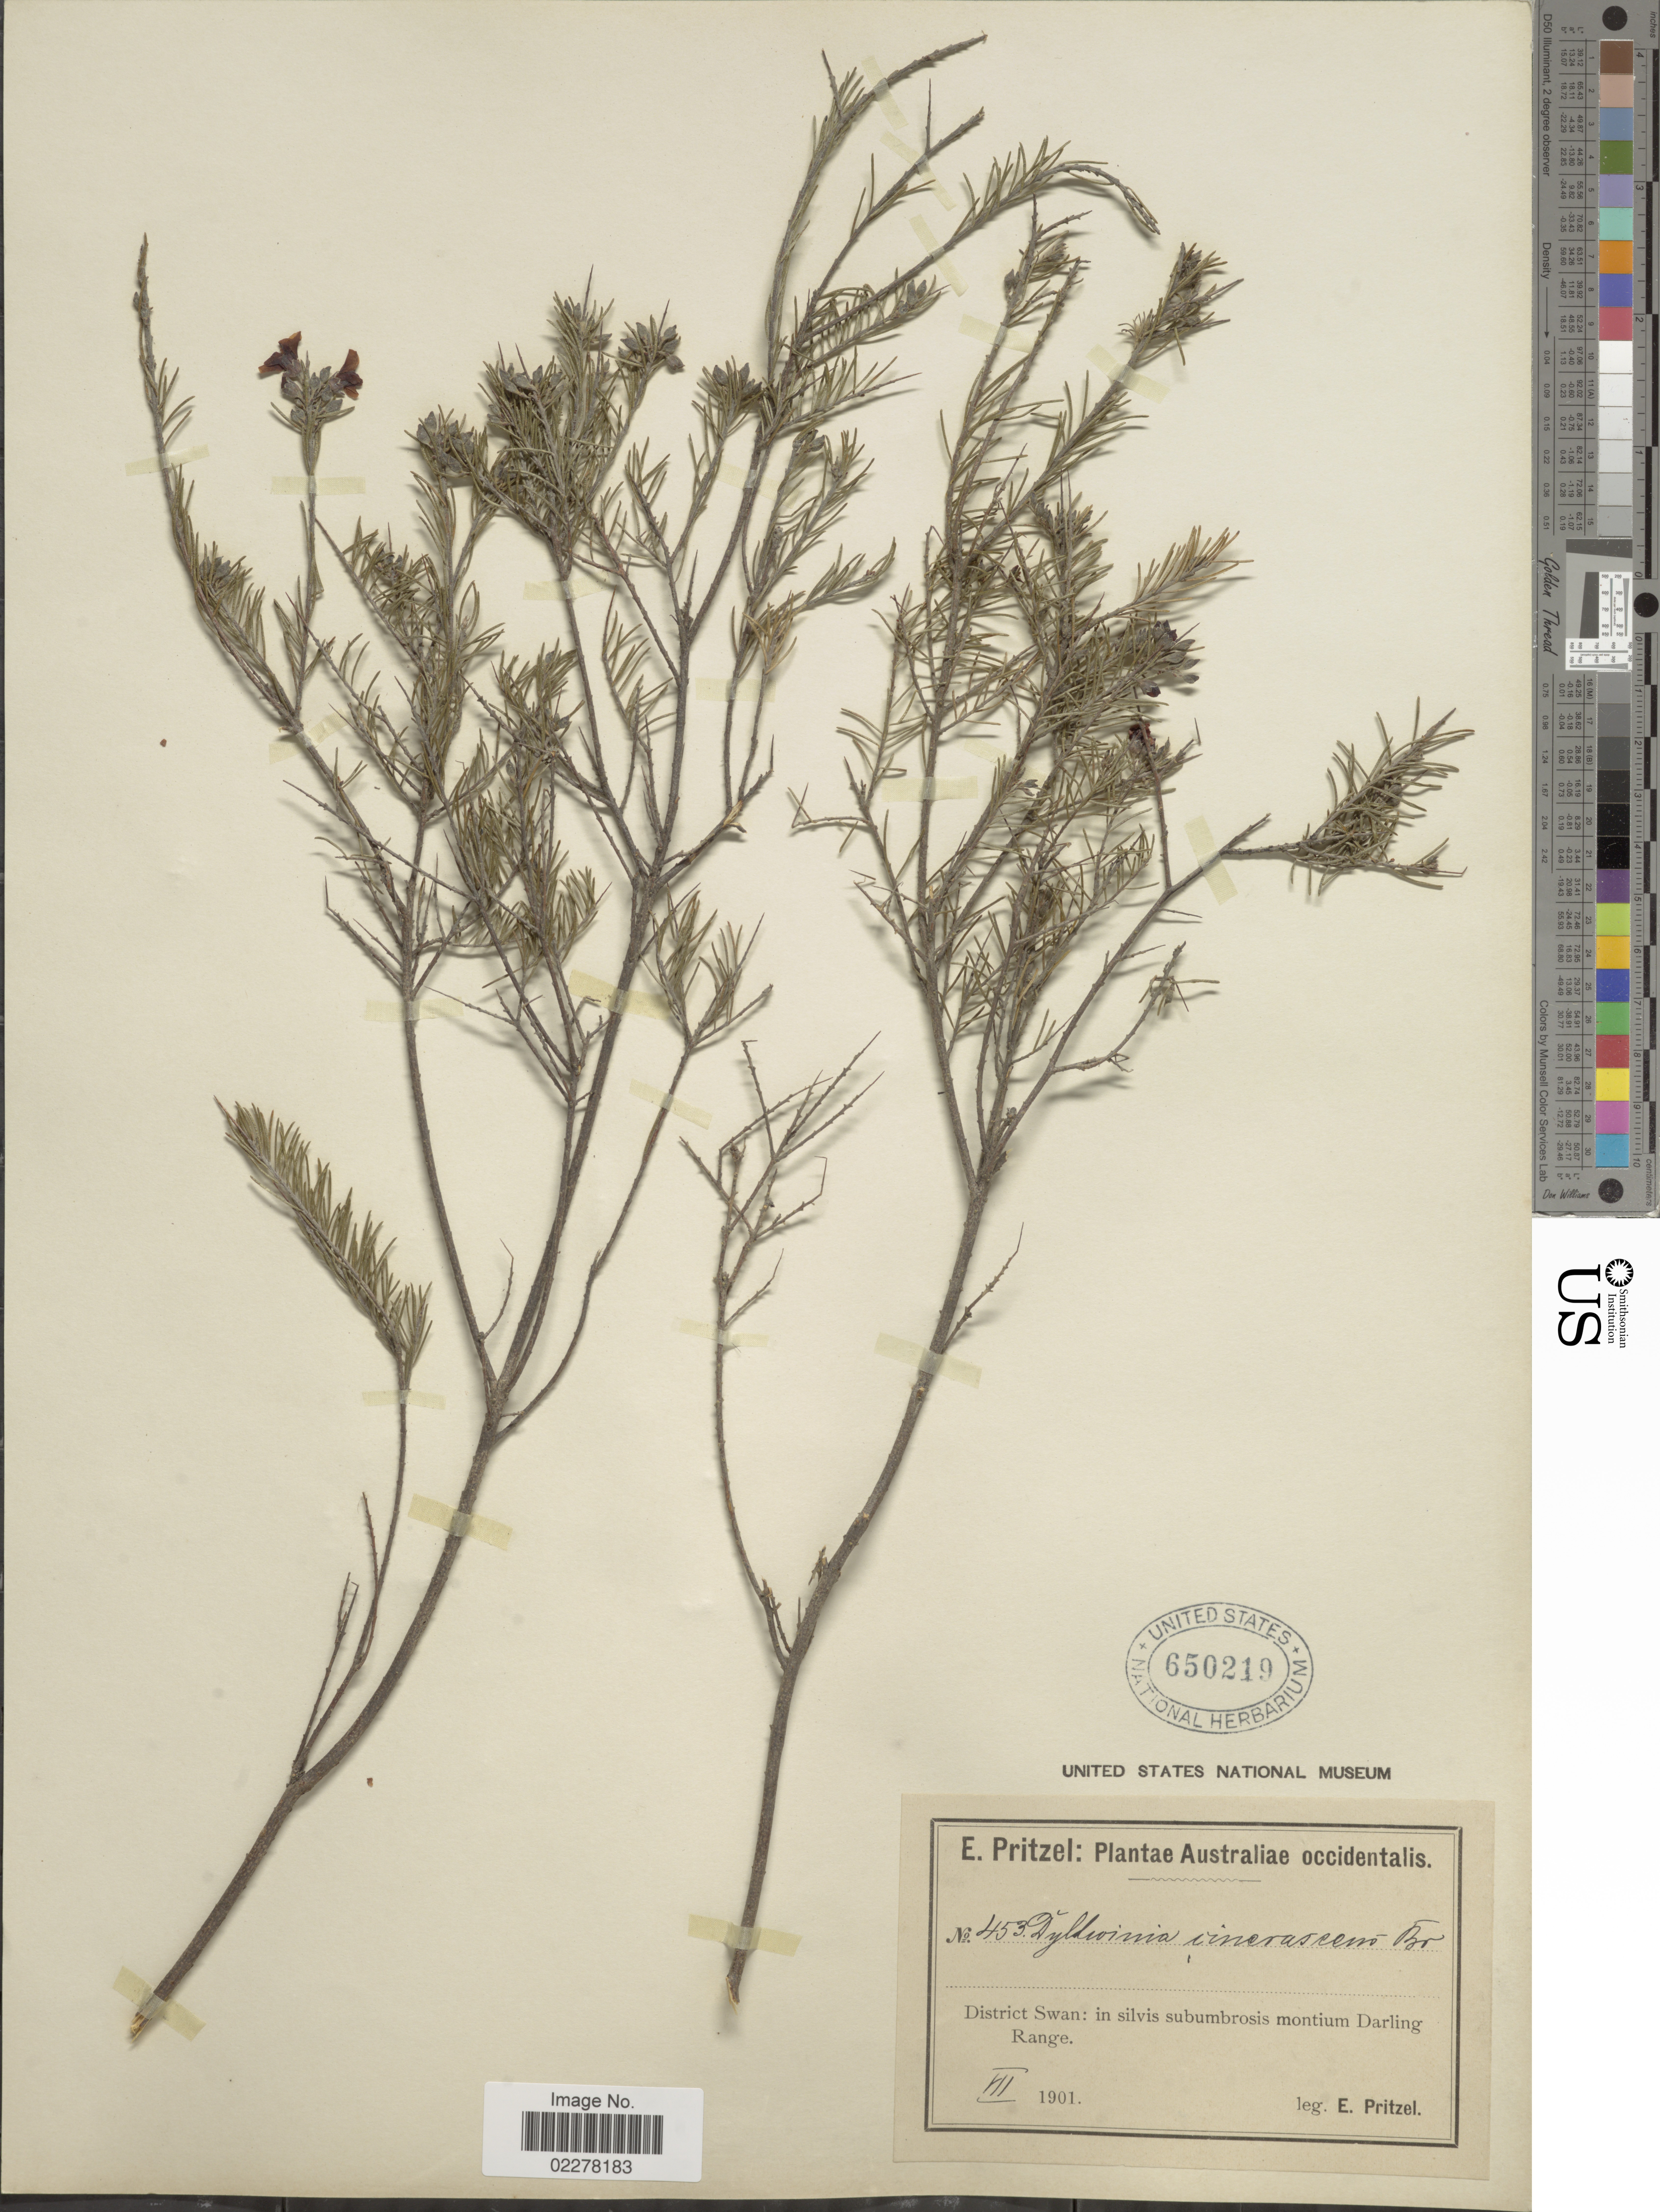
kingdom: Plantae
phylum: Tracheophyta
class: Magnoliopsida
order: Fabales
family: Fabaceae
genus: Dillwynia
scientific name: Dillwynia cinerascens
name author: R. Br.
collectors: E. G. Pritzel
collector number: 453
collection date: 1901-07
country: Australia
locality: Australiae occidentalis. District Swan: in silvis subumbrosis montium Darling Range.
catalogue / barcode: US 650219